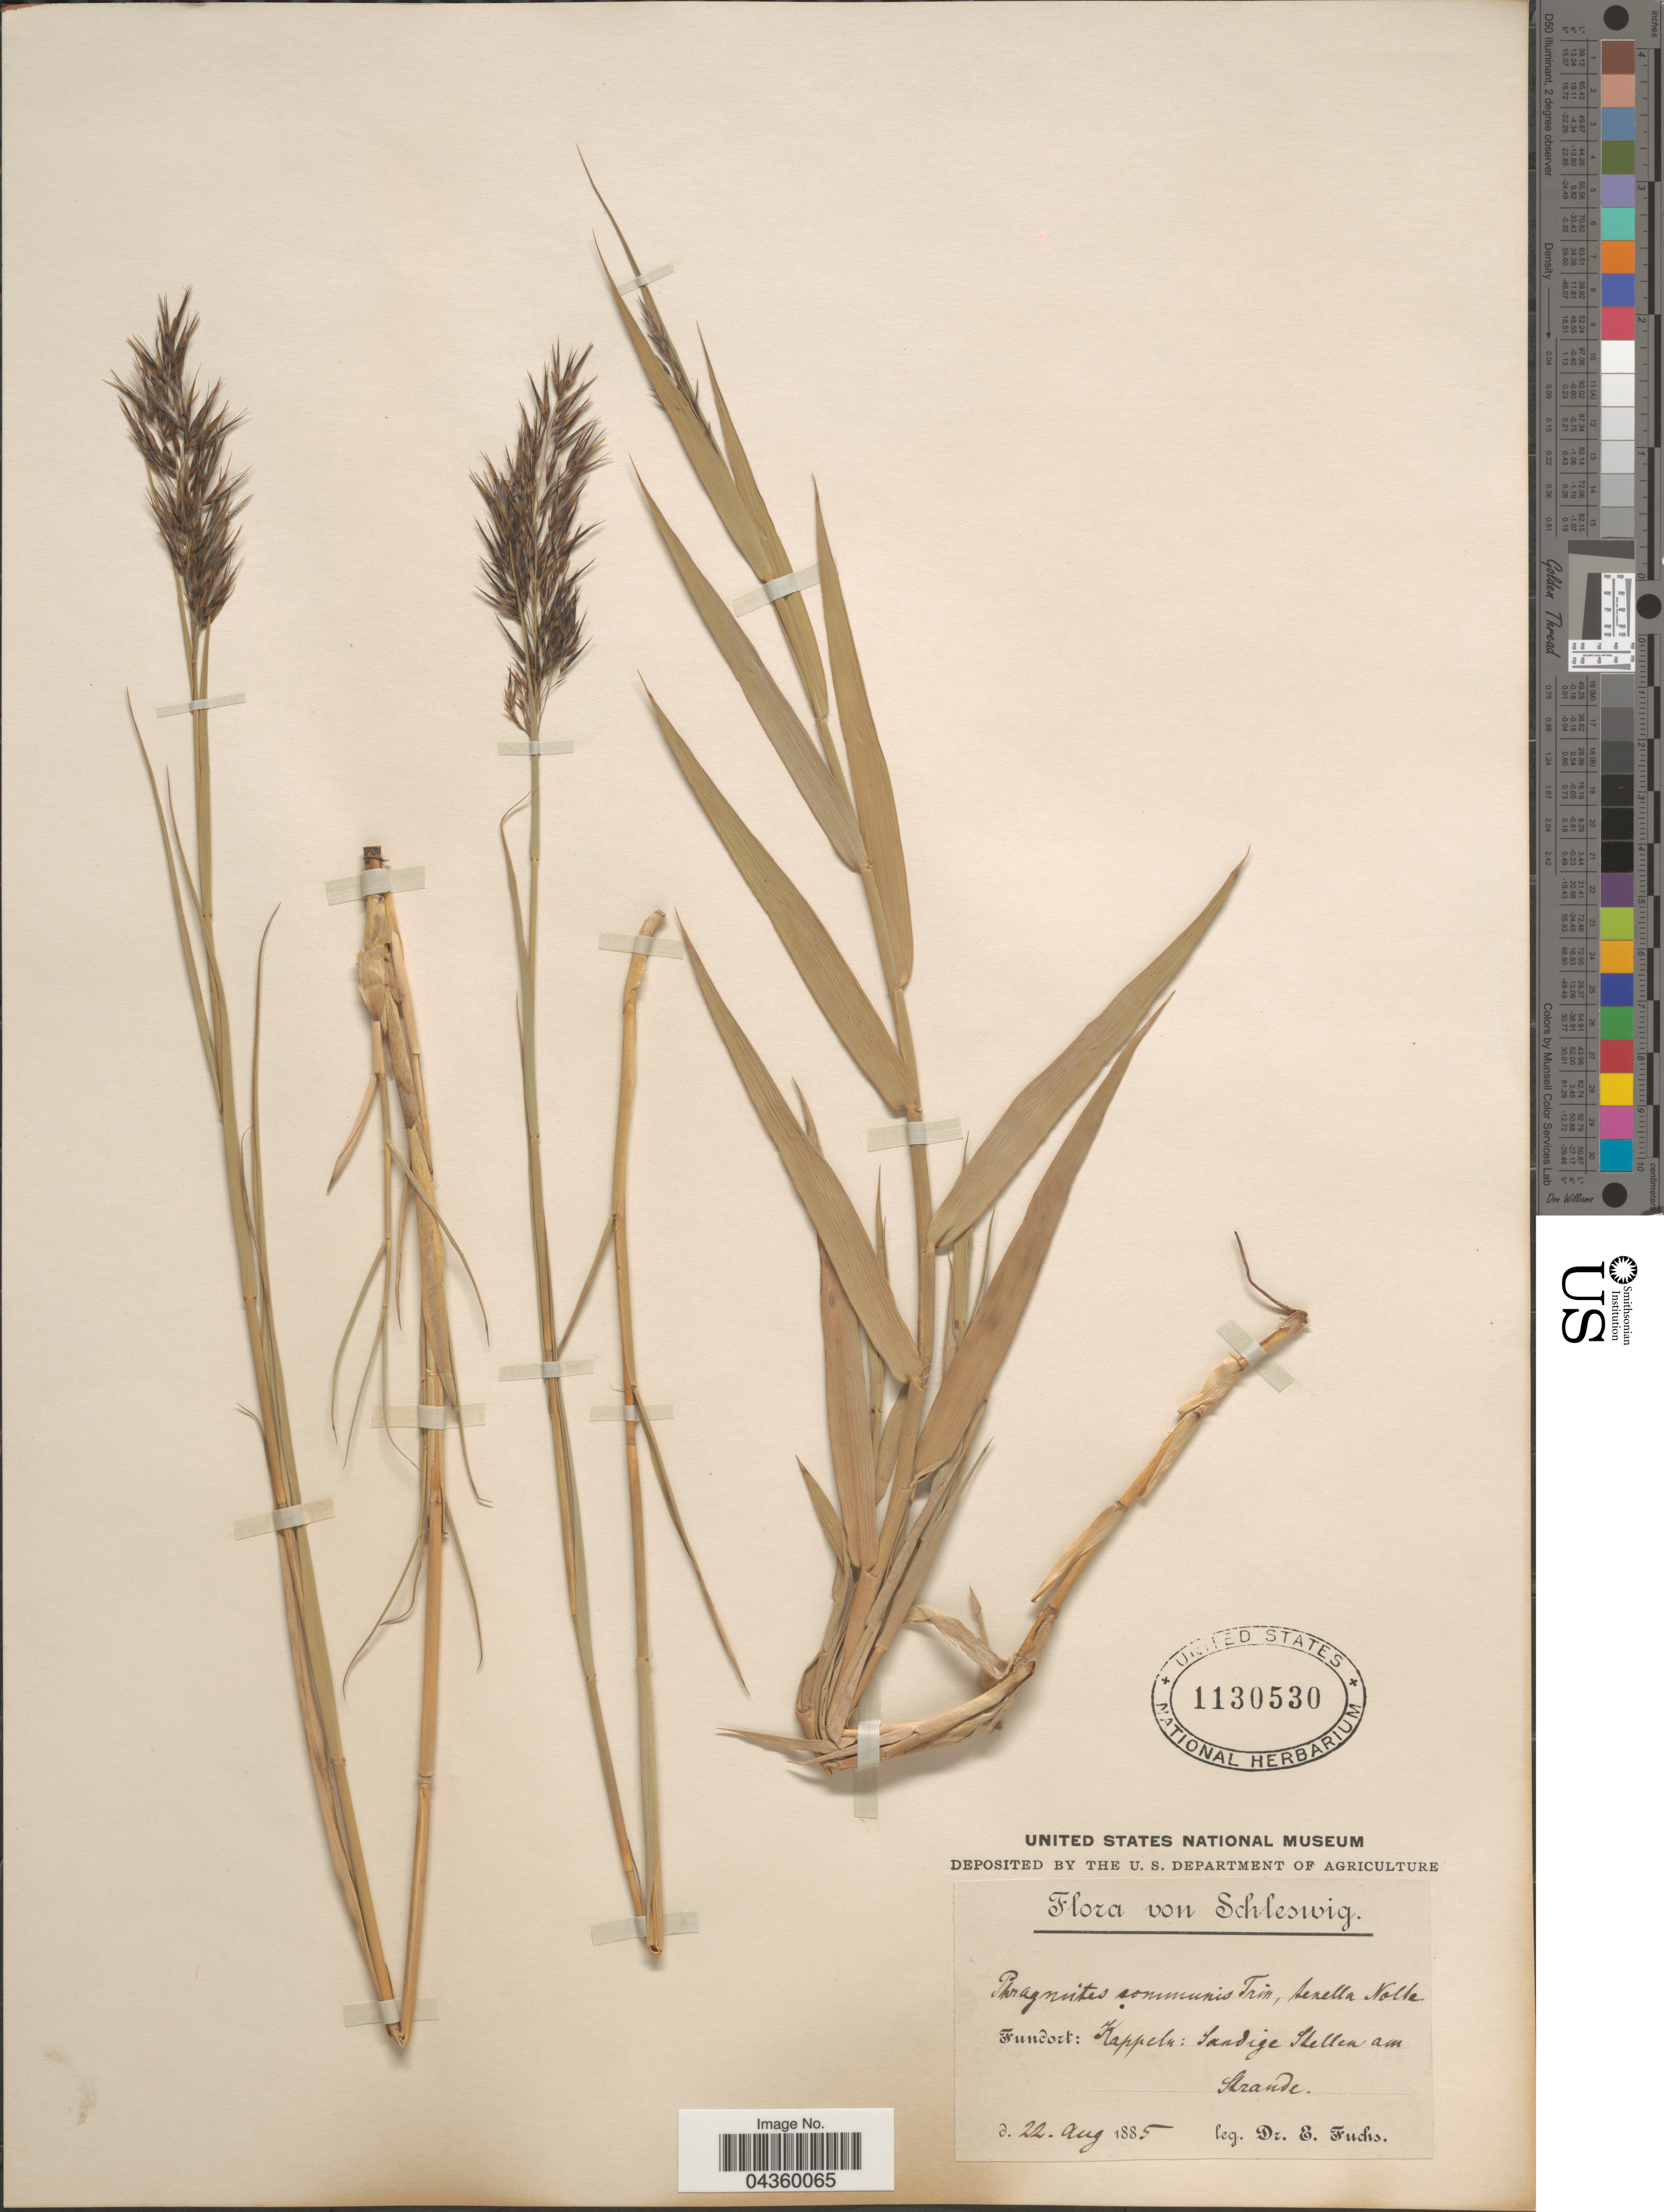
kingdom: Plantae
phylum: Tracheophyta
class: Liliopsida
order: Poales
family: Poaceae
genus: Phragmites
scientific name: Phragmites australis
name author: (Cav.) Trin. ex Steud.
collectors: E. Fuchs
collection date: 1885-08-22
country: Germany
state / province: Schleswig-Holstein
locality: Schleswig. Kappelu: Sandige Stellen am Skrande.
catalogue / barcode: US 1130530